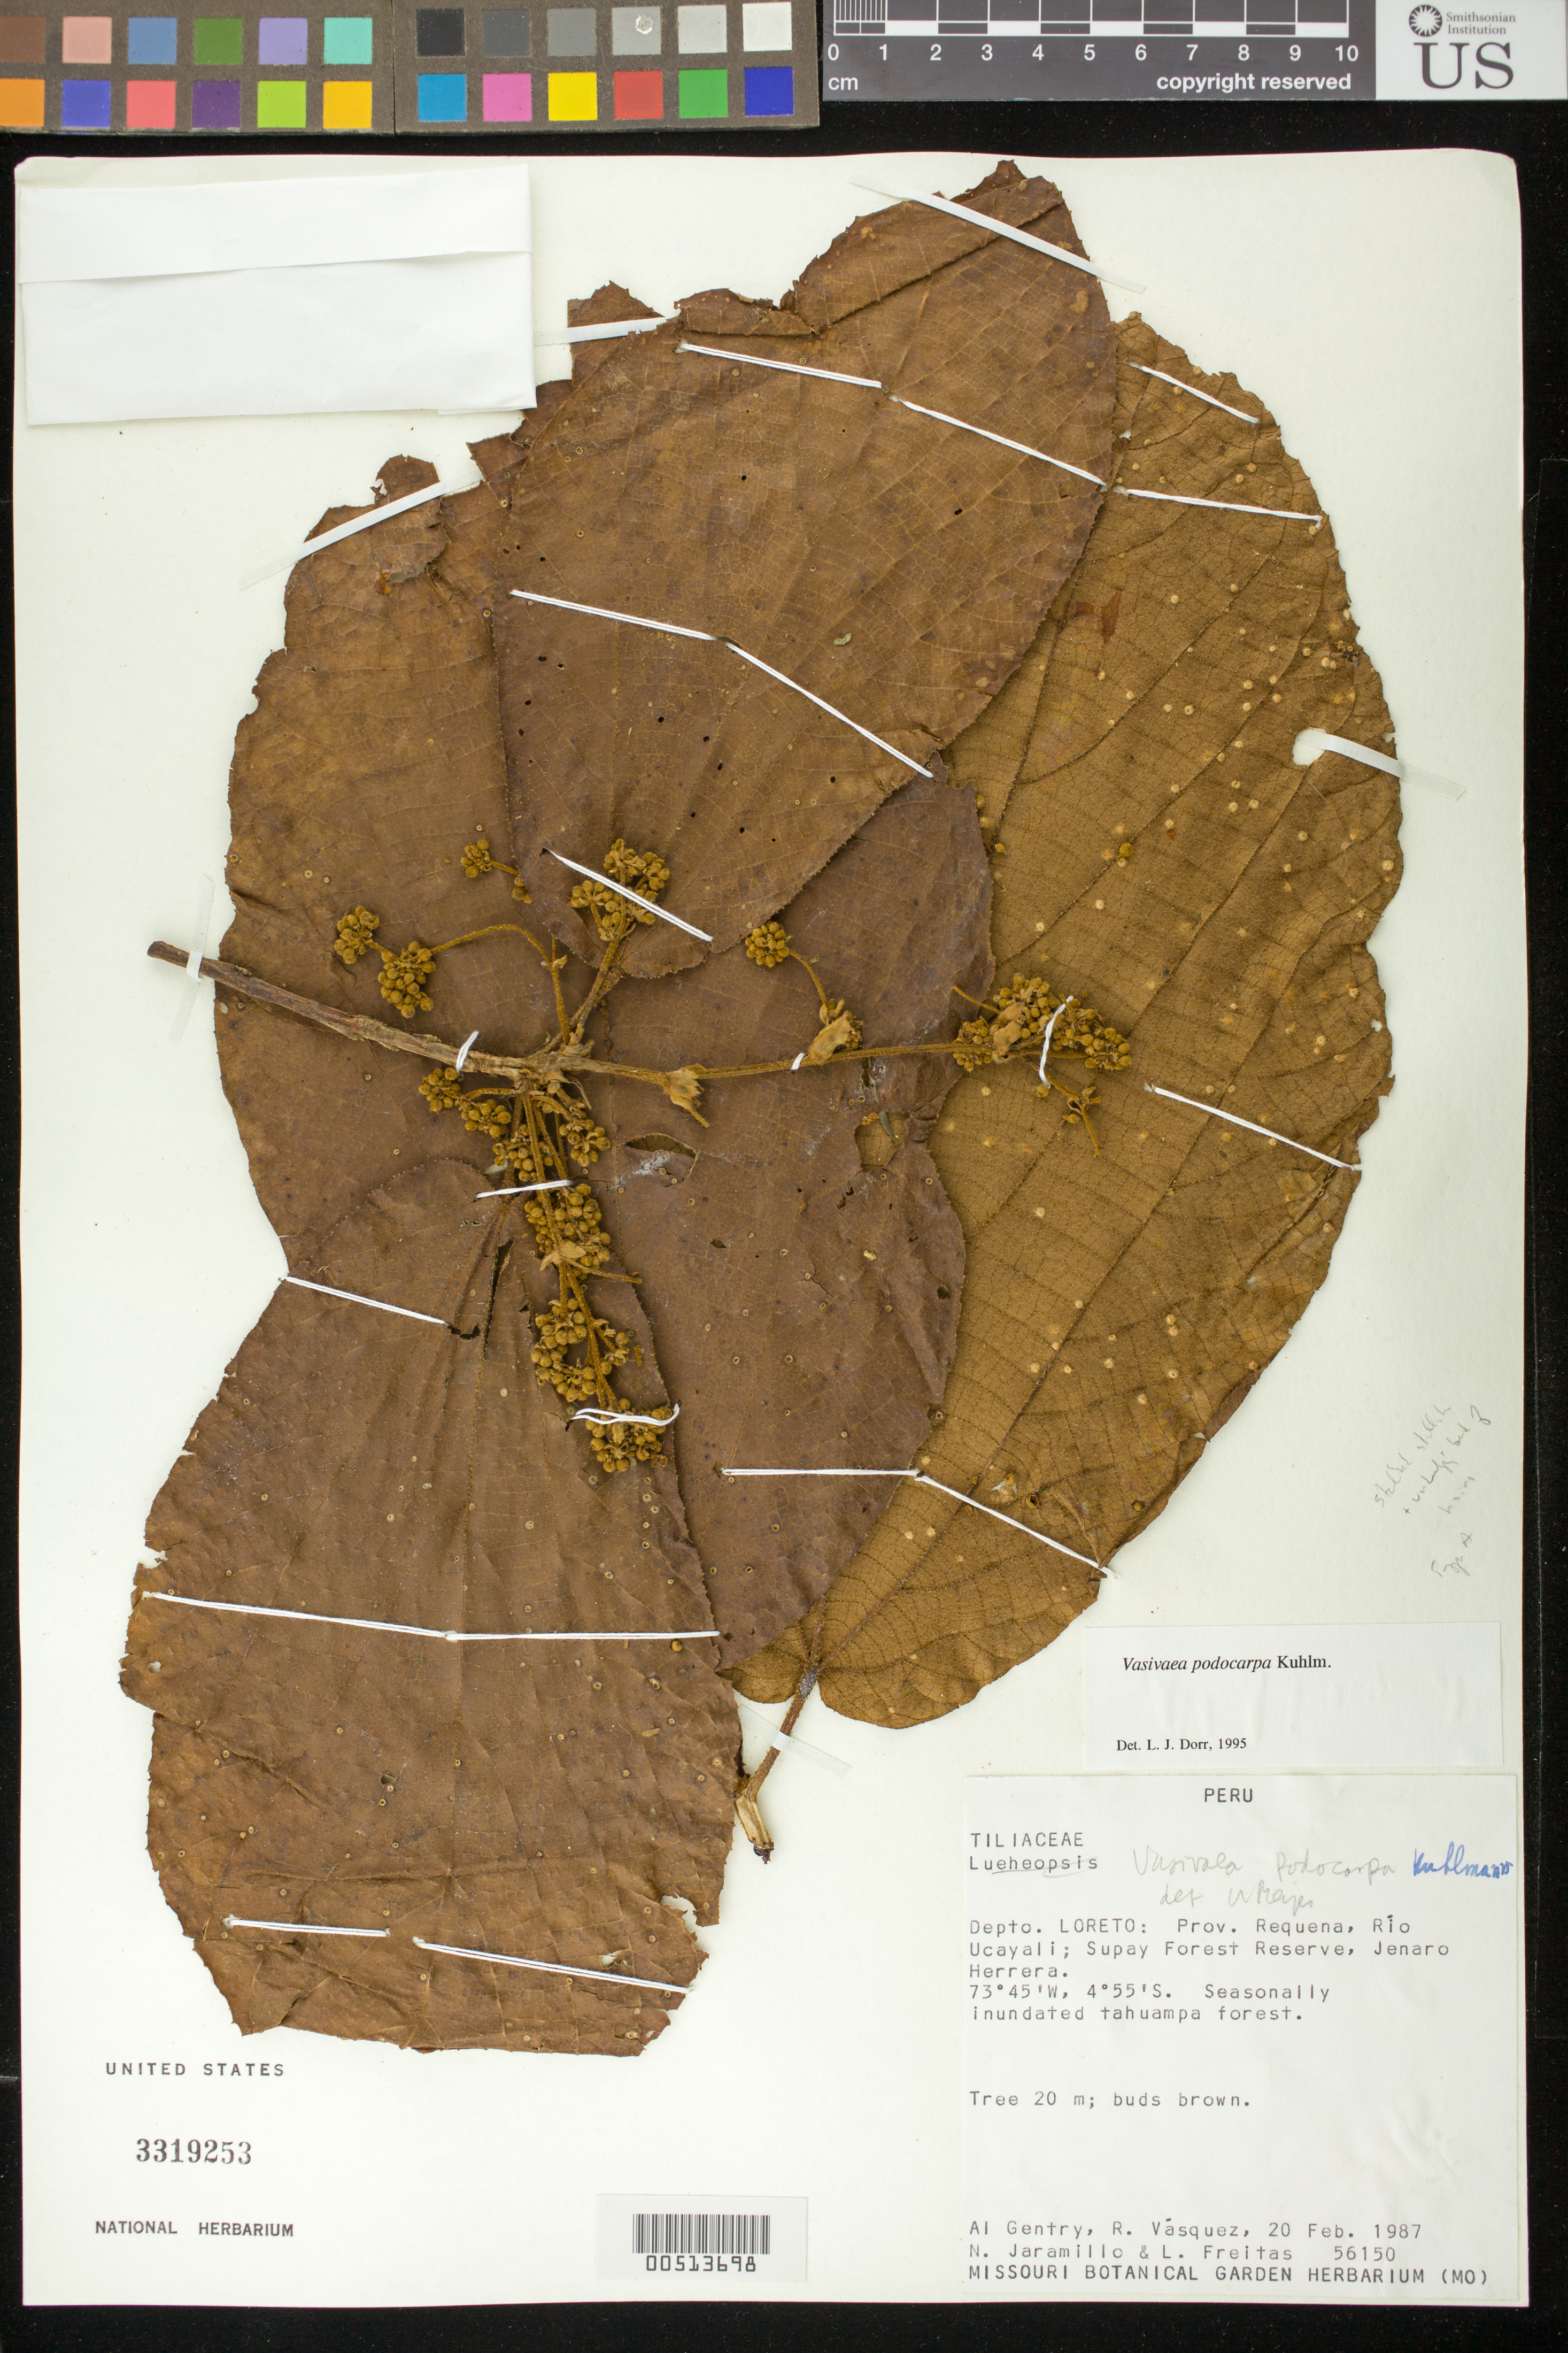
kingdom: Plantae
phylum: Tracheophyta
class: Magnoliopsida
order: Malvales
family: Malvaceae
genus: Vasivaea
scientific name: Vasivaea podocarpa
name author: Kuhlm.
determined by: Meijer, W.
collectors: A. H. Gentry & L. Freitas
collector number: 56150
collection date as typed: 20 Feb 1987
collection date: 1987-02-20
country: Peru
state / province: Loreto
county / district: Requena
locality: Río Ucayali, Supay Forest Reserve, Jenaro Herrera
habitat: Seasonally inundated tahuampa forest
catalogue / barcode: US 3319253